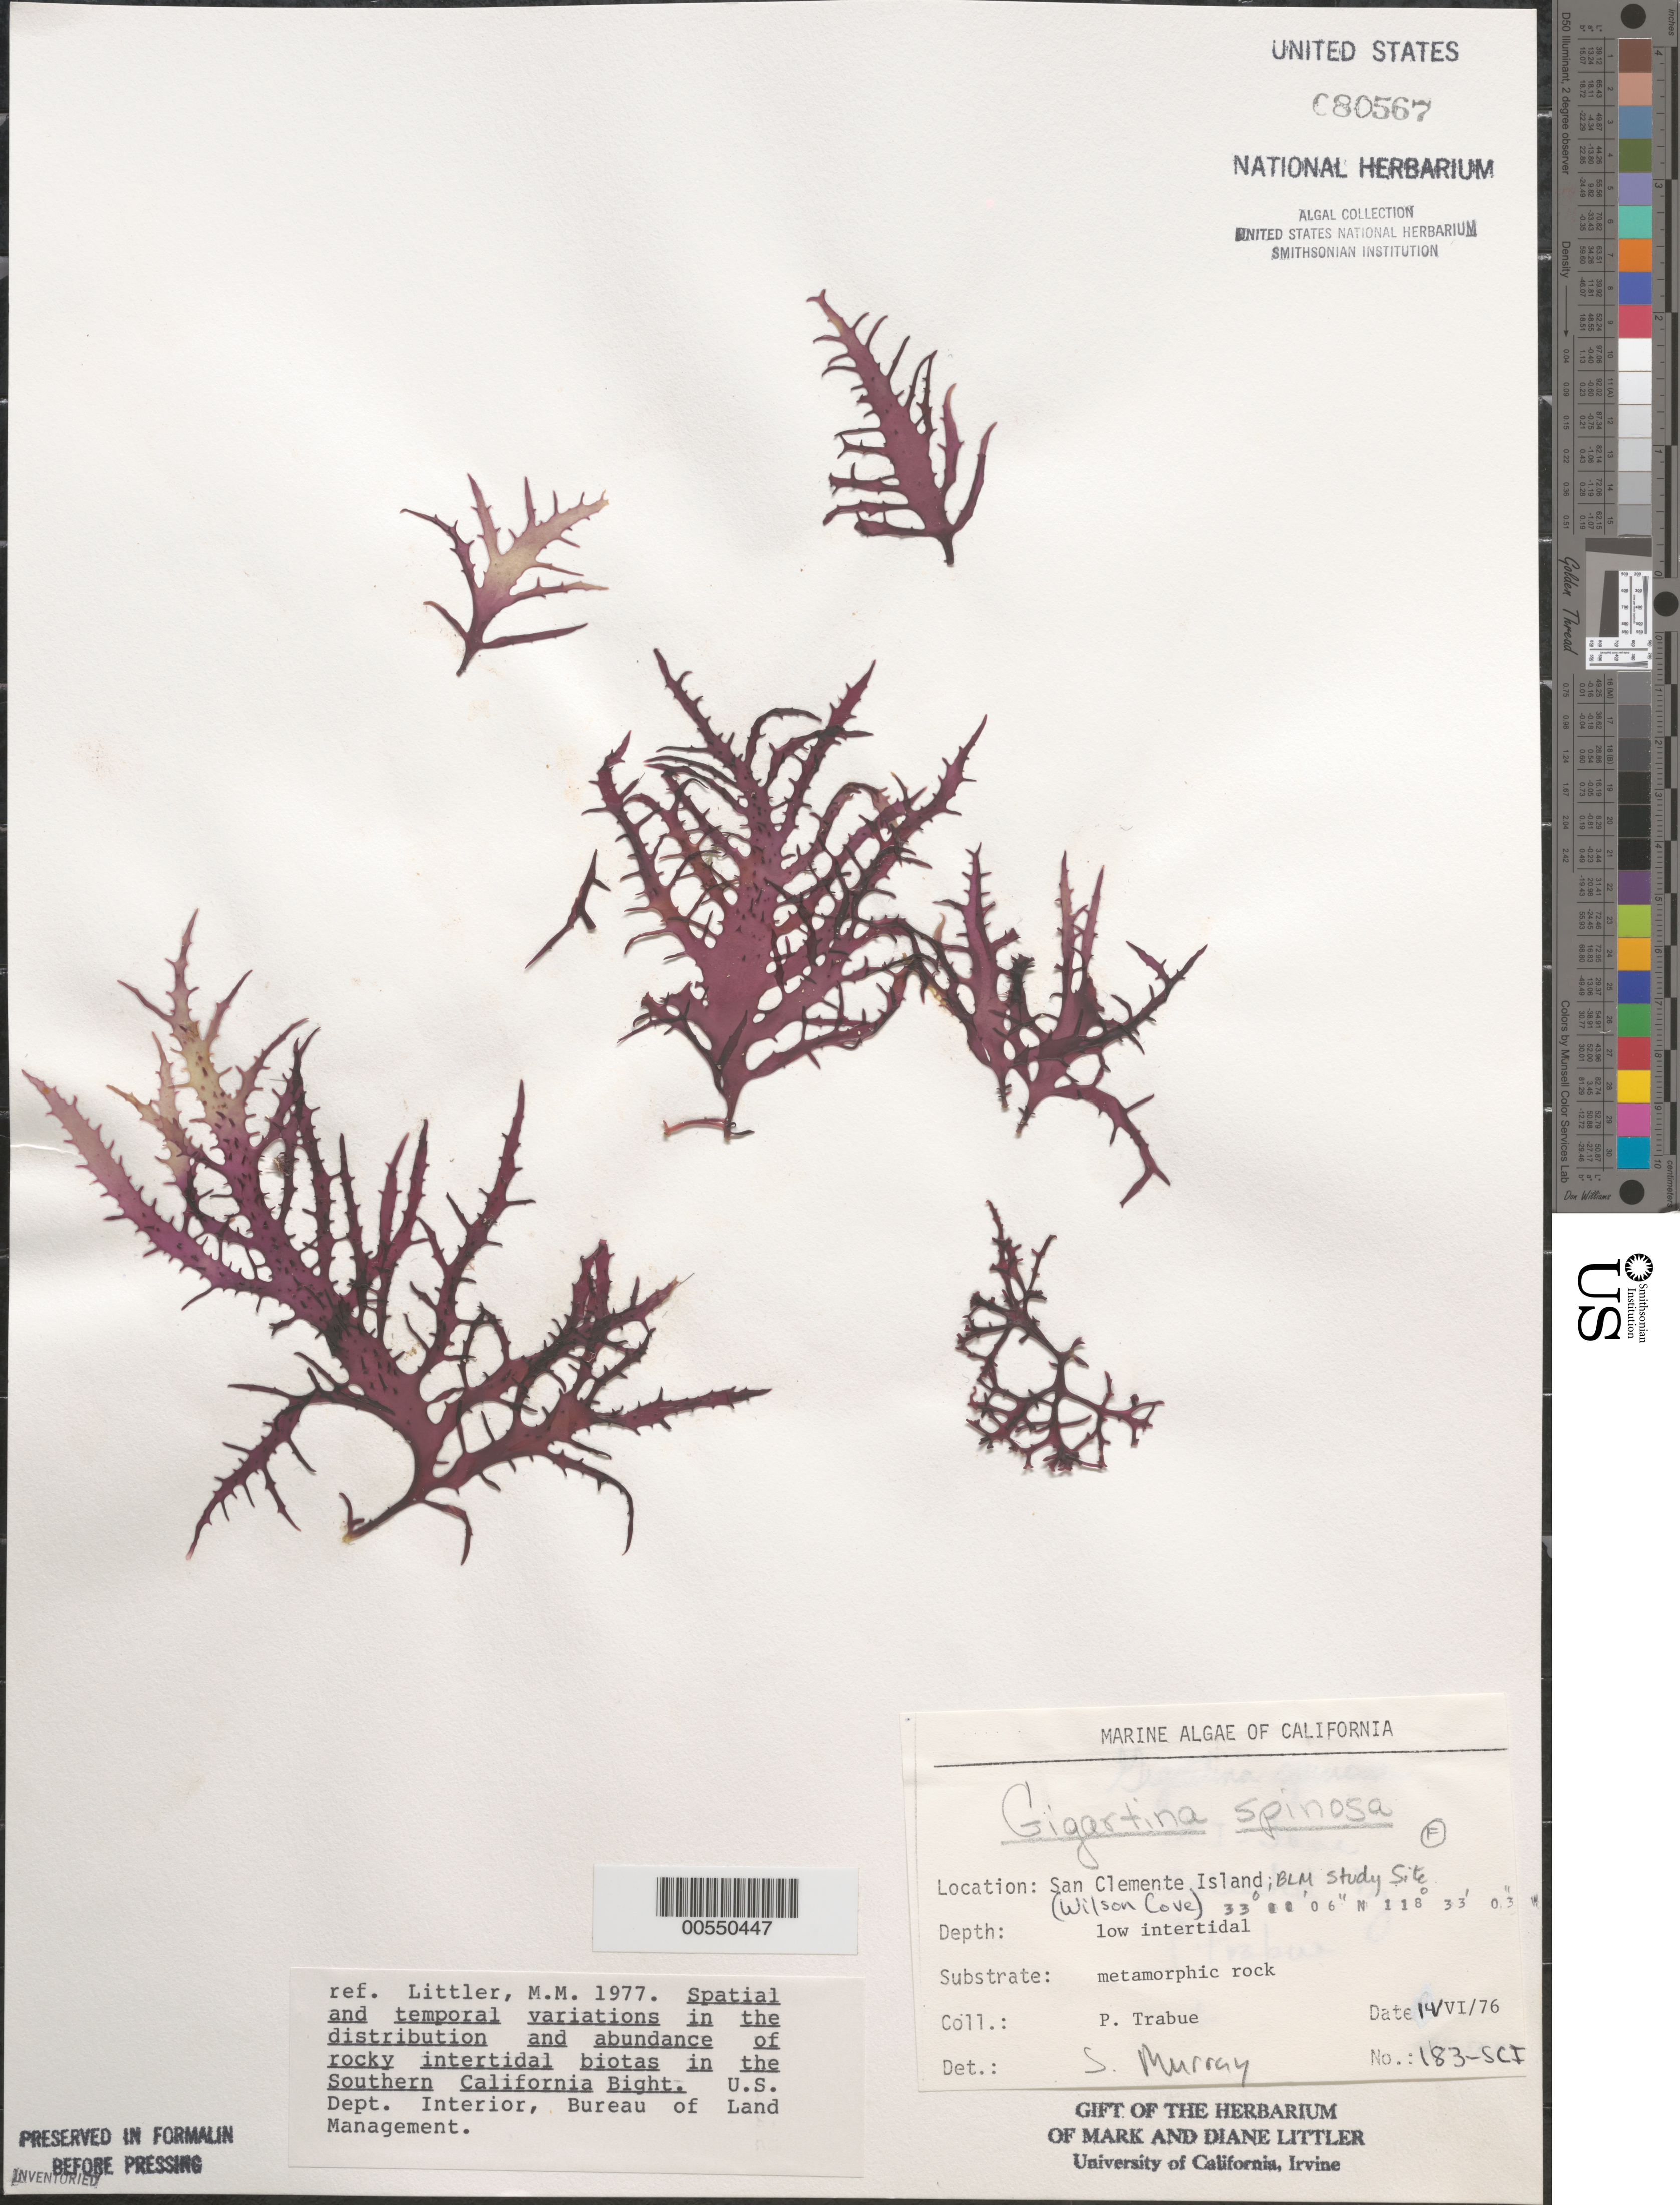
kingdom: Plantae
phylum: Rhodophyta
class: Florideophyceae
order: Gigartinales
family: Gigartinaceae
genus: Chondracanthus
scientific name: Chondracanthus spinosus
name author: (Kütz.) Guiry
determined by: Algae name updating Project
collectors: P. J. Trabue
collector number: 183-SCI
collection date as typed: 14 Jun 1976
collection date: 1976-06-14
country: United States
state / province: California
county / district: Los Angeles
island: San Clemente Island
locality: Wilson Cove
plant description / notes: BLM-SOCALBIGHT Rocky Intertidal Survey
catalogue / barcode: US 80567